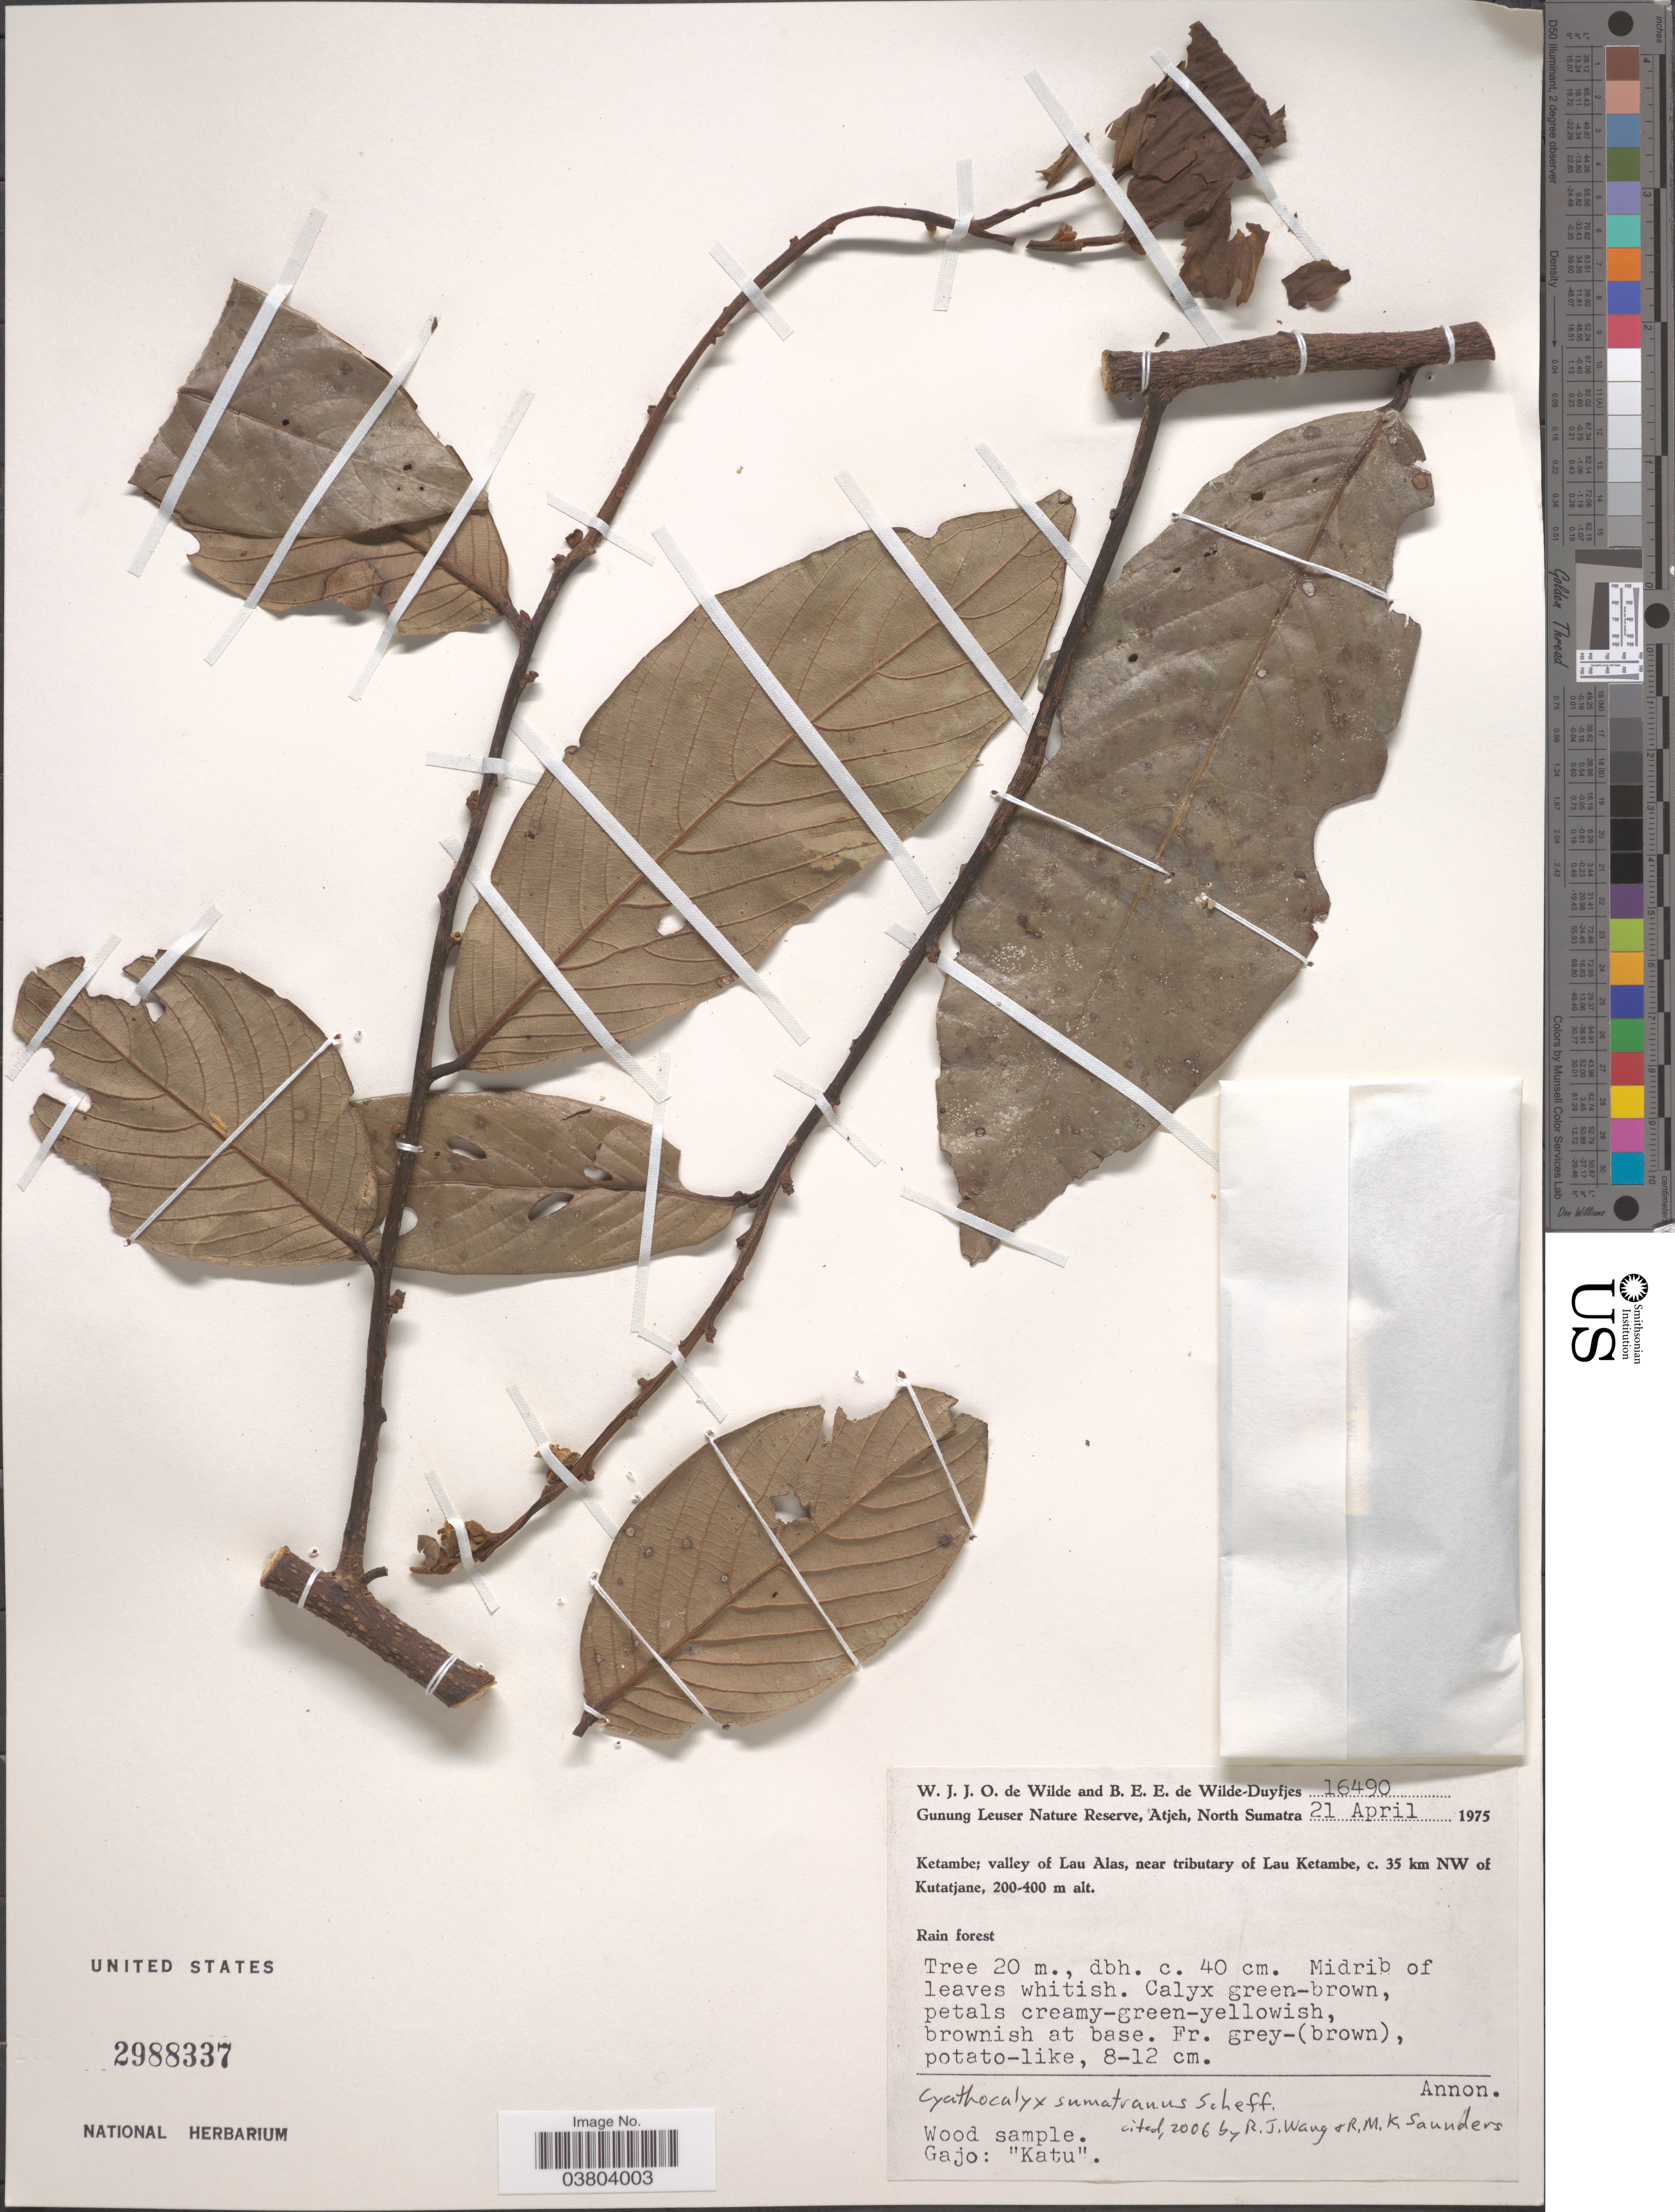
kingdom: Plantae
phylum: Tracheophyta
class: Magnoliopsida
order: Magnoliales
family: Annonaceae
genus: Cyathocalyx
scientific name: Cyathocalyx sumatranus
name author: Scheff.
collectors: W. J. de Wilde & B. E. de Wilde-Duyfjes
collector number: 16490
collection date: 1975-04-21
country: Indonesia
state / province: Sumatra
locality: Gunung Leuser Nature Reserve, Atjeh, North Sumatra. Ketambe; valley of Lau Alas, near tributary of Lau Ketambe, c. 35 km NW of Kutatjane.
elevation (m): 200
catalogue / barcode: US 2988337